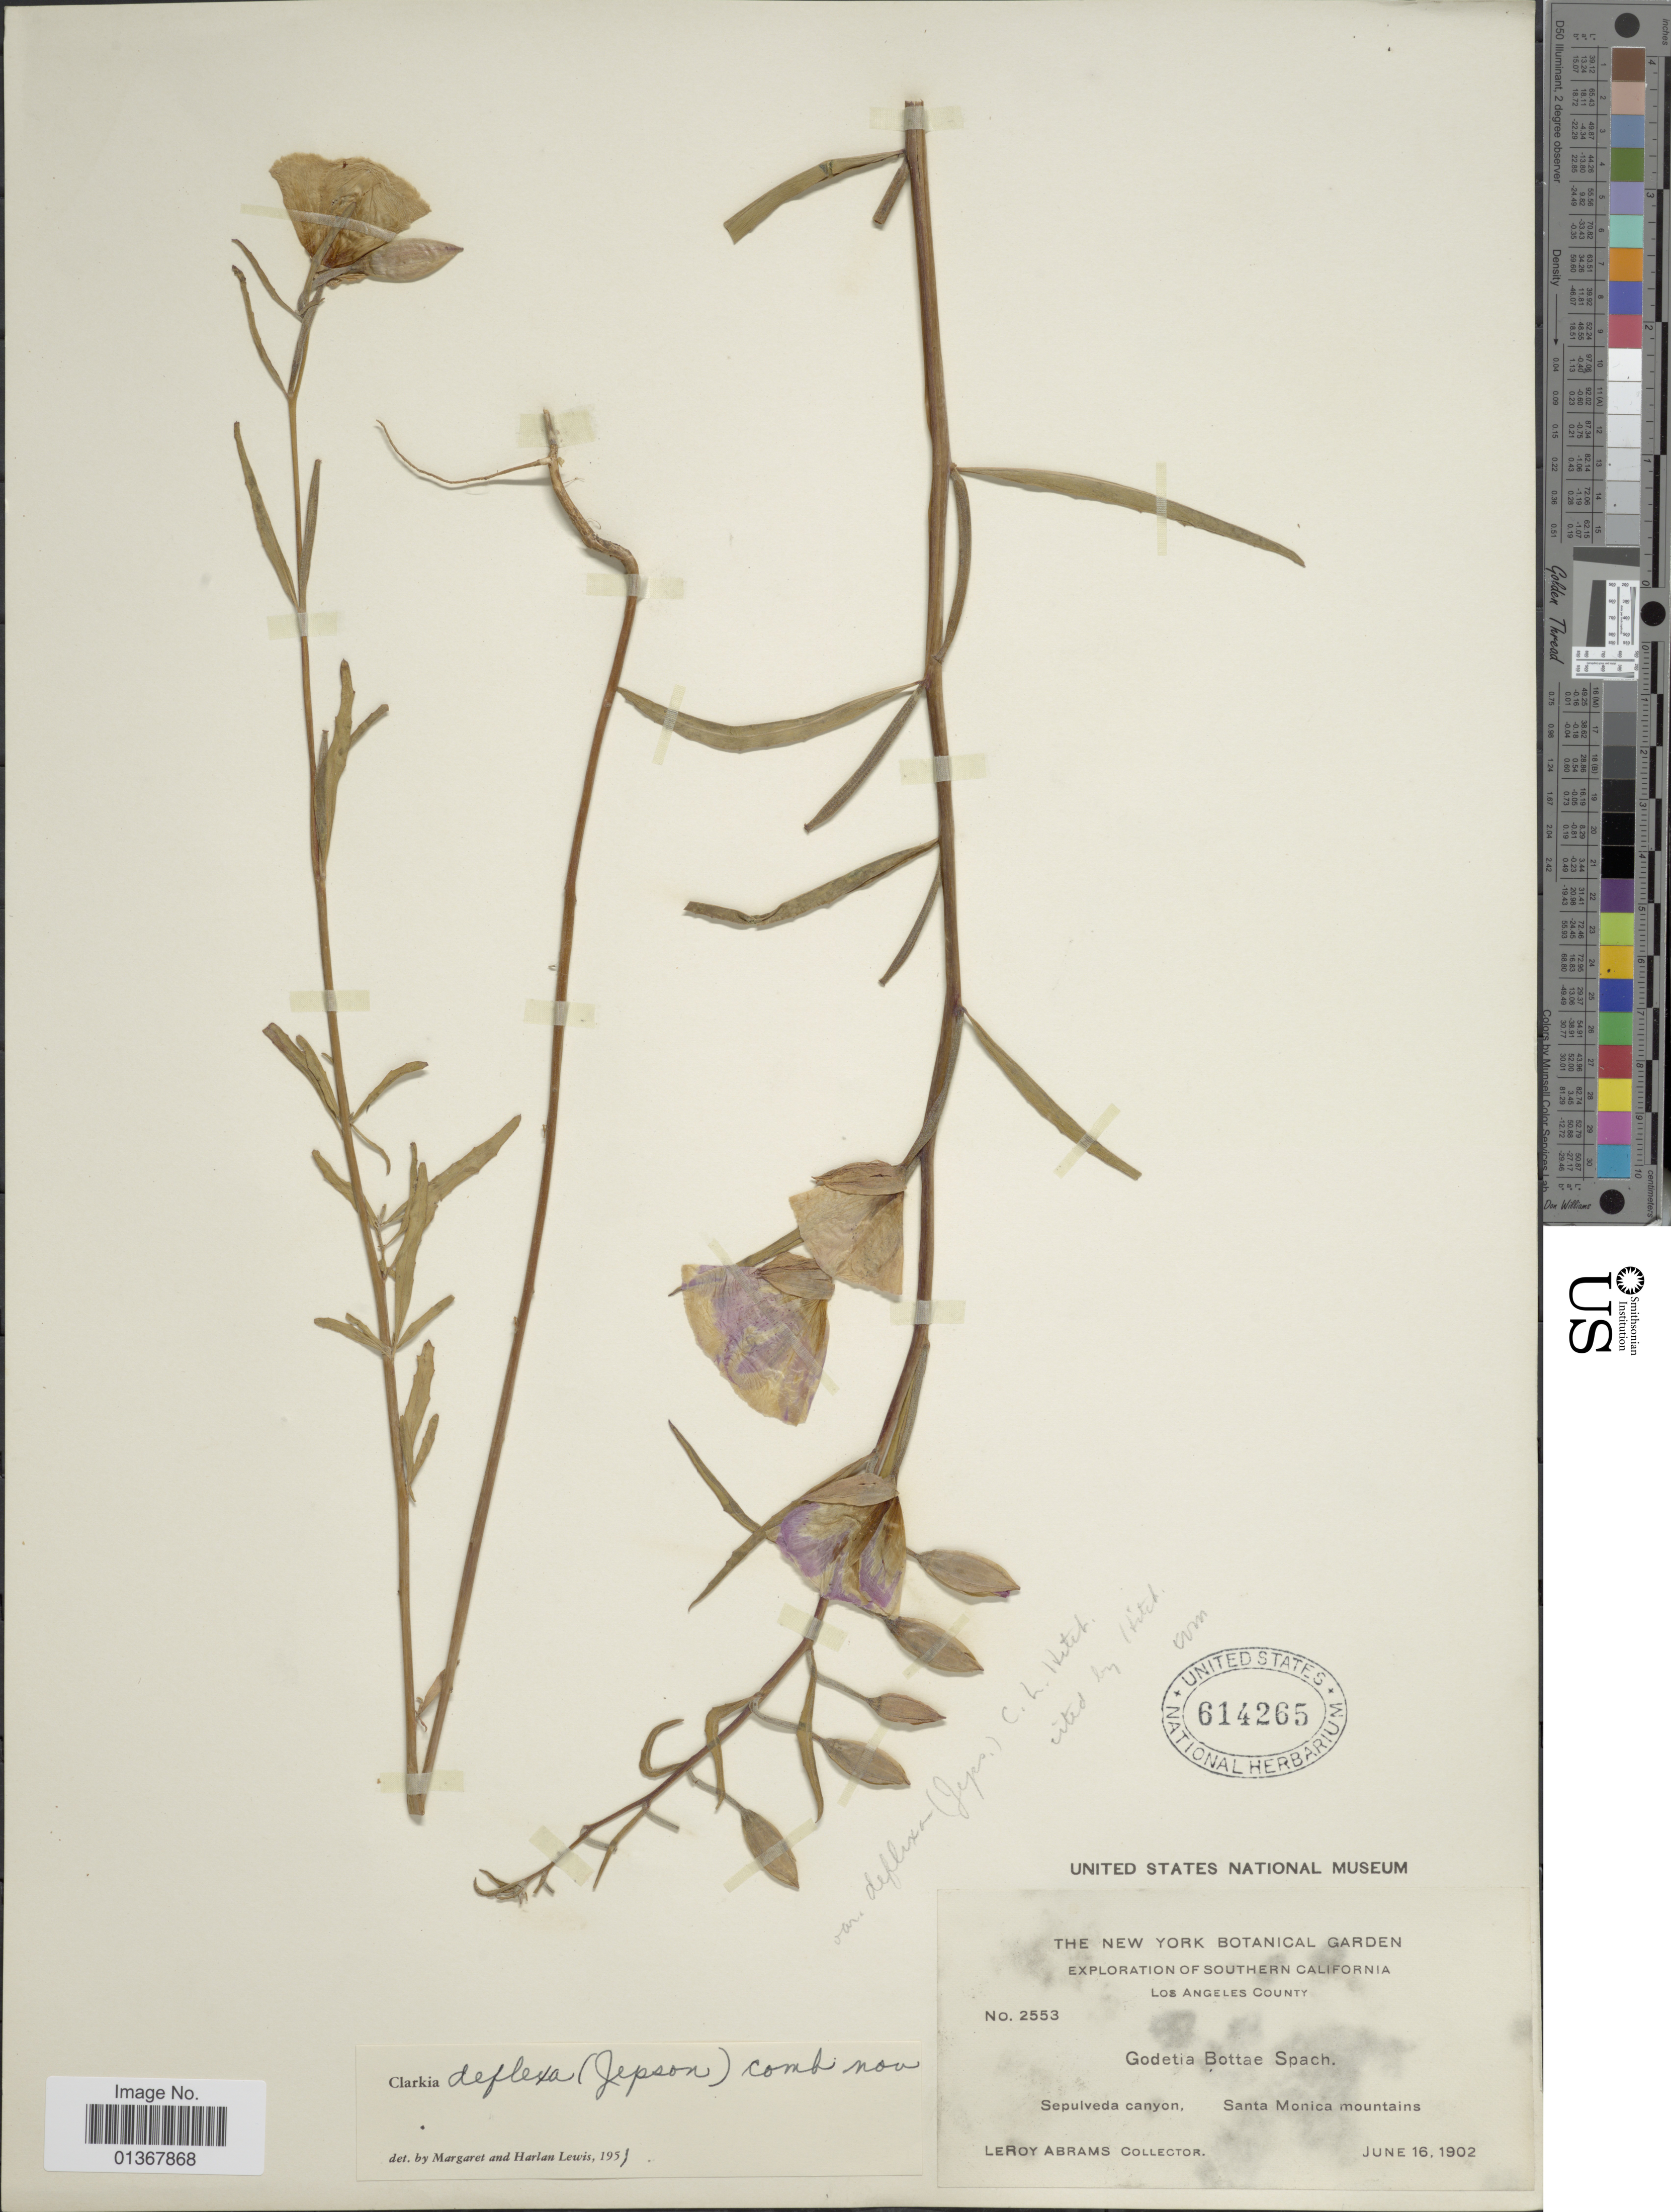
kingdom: Plantae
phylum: Tracheophyta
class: Magnoliopsida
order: Myrtales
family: Onagraceae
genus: Clarkia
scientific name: Clarkia bottae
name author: (Spach) F. H. Lewis & M.E. Lewis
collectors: L. Abrams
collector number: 2553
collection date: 1902-06-16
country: United States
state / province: California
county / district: Los Angeles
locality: Los Angeles County, Sepulveda canyon, Santa Monica mountains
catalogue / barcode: US 614265